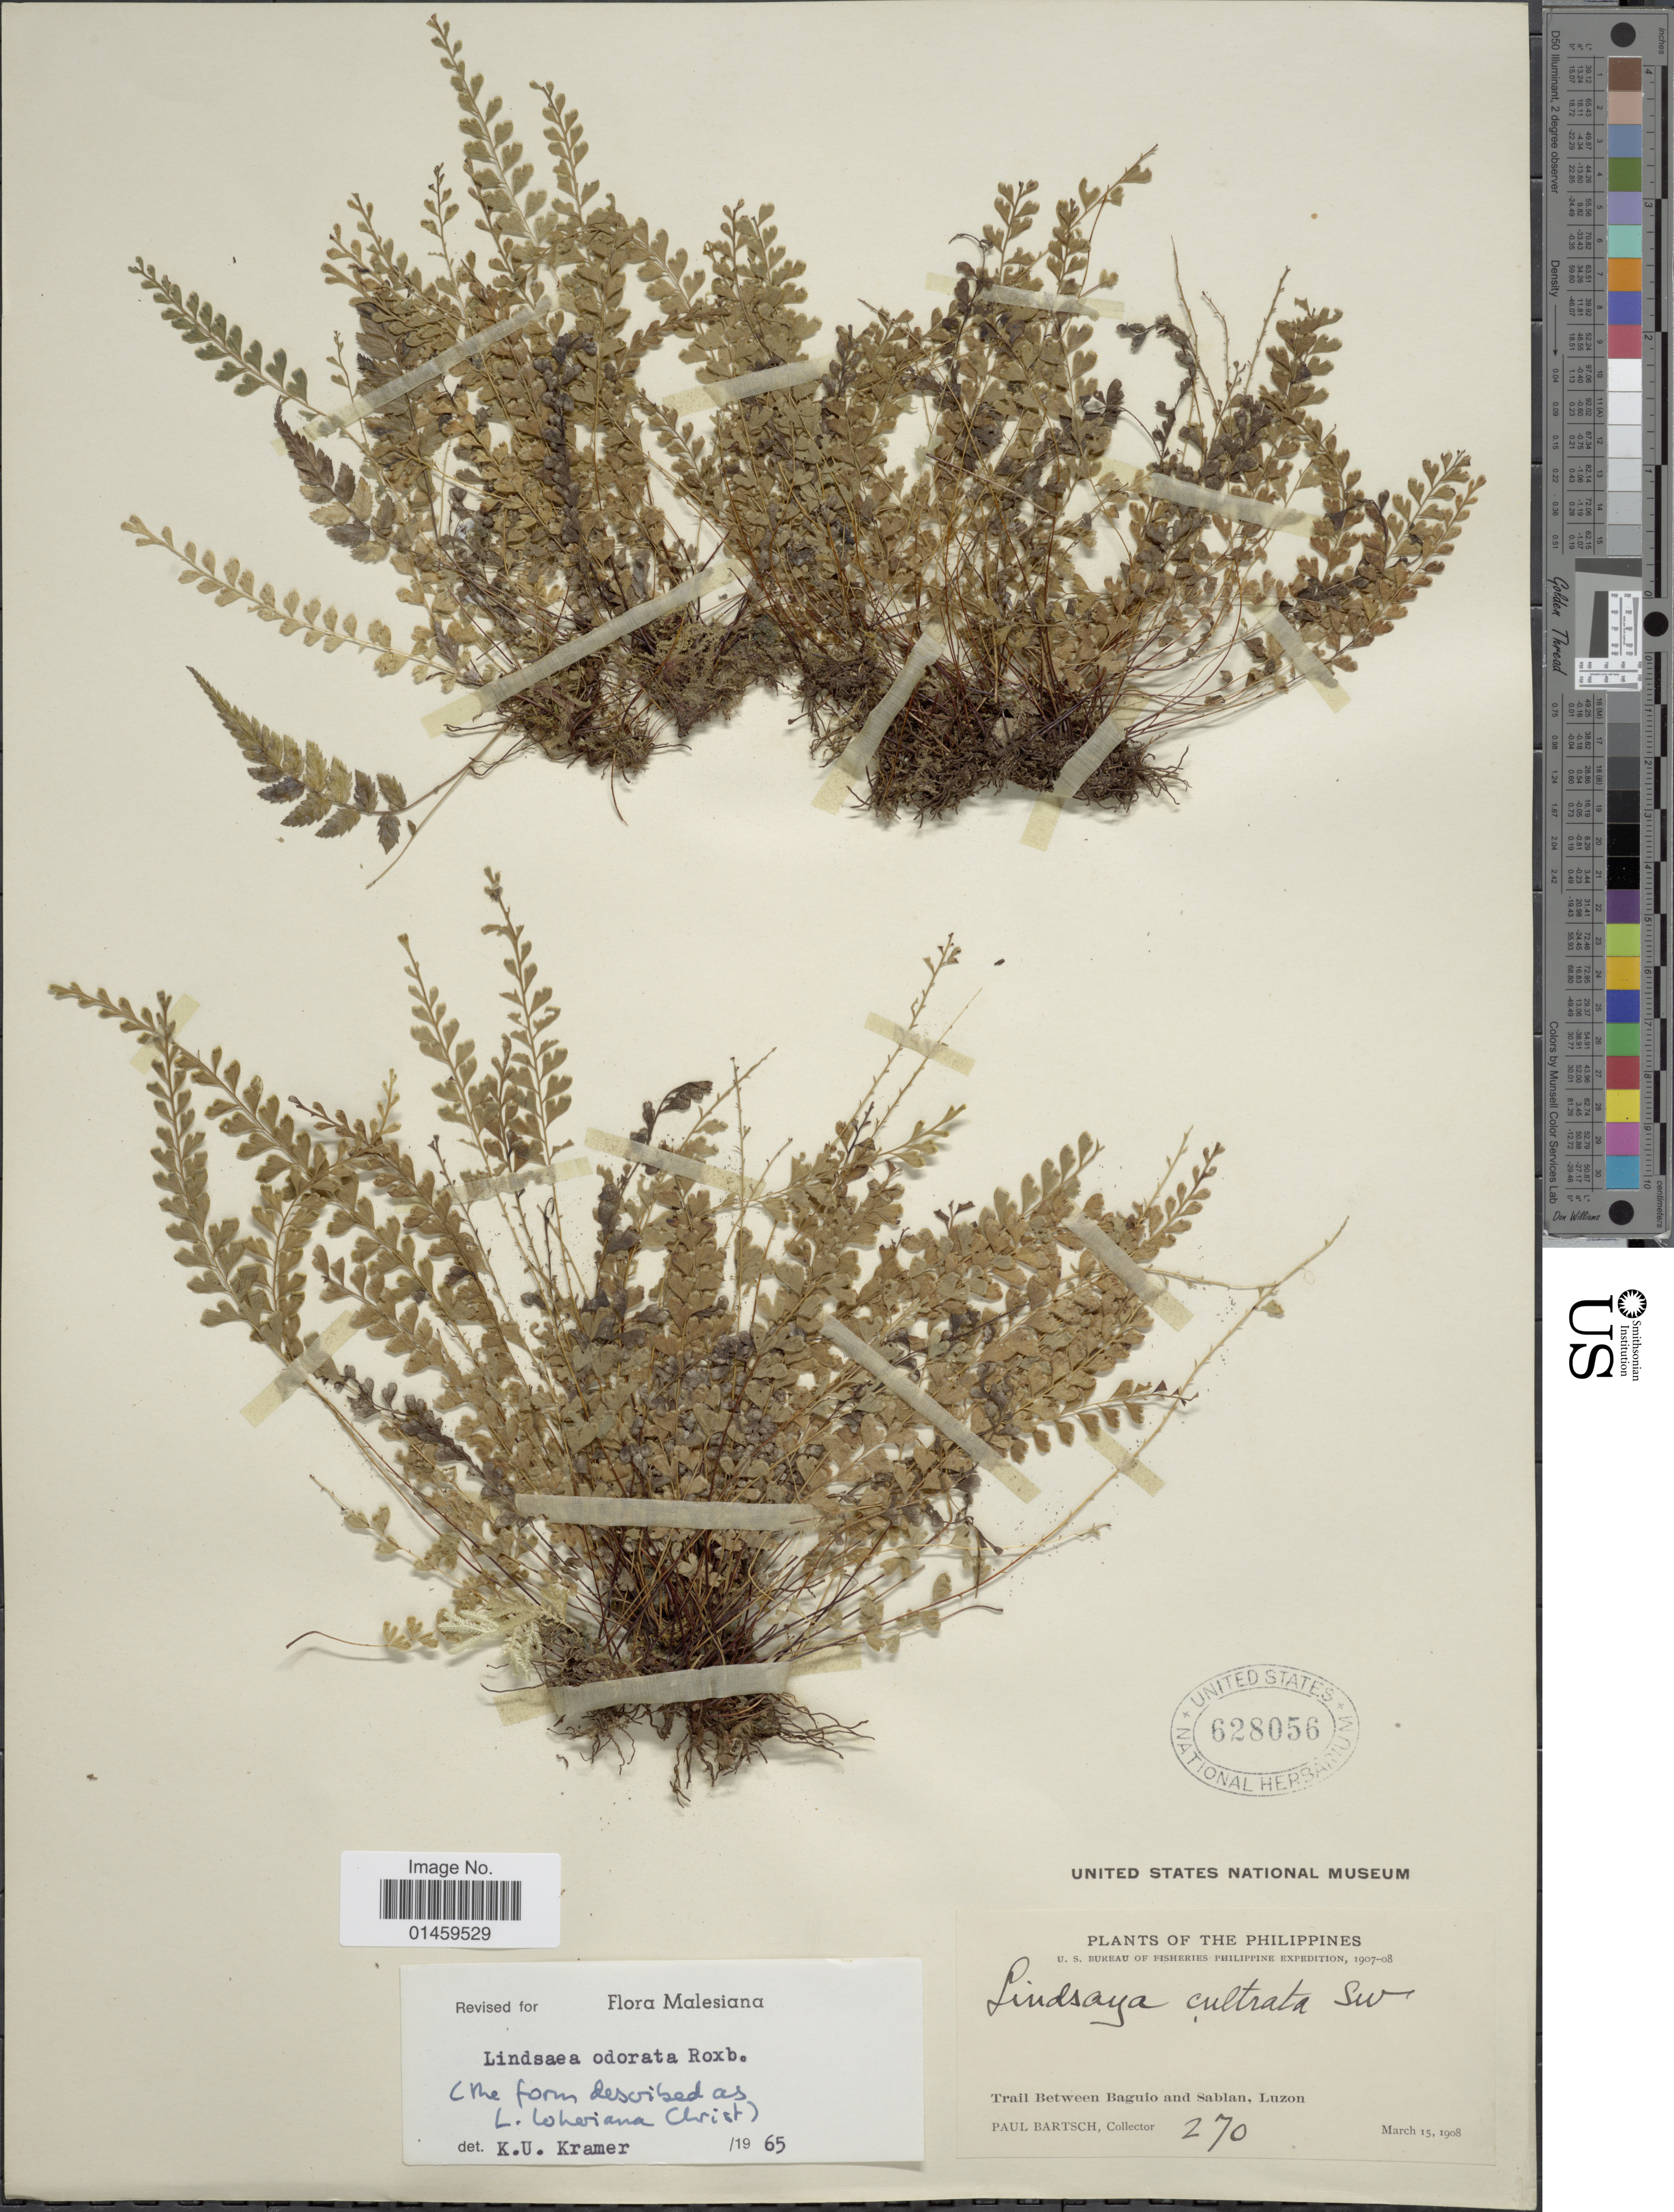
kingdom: Plantae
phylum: Tracheophyta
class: Polypodiopsida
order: Polypodiales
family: Lindsaeaceae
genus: Lindsaea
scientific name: Lindsaea odorata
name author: Roxb.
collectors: P. Bartsch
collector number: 270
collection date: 1908-03-15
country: Philippines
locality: Trail between Baguio and Sablan, Luzon.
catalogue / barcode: US 628056